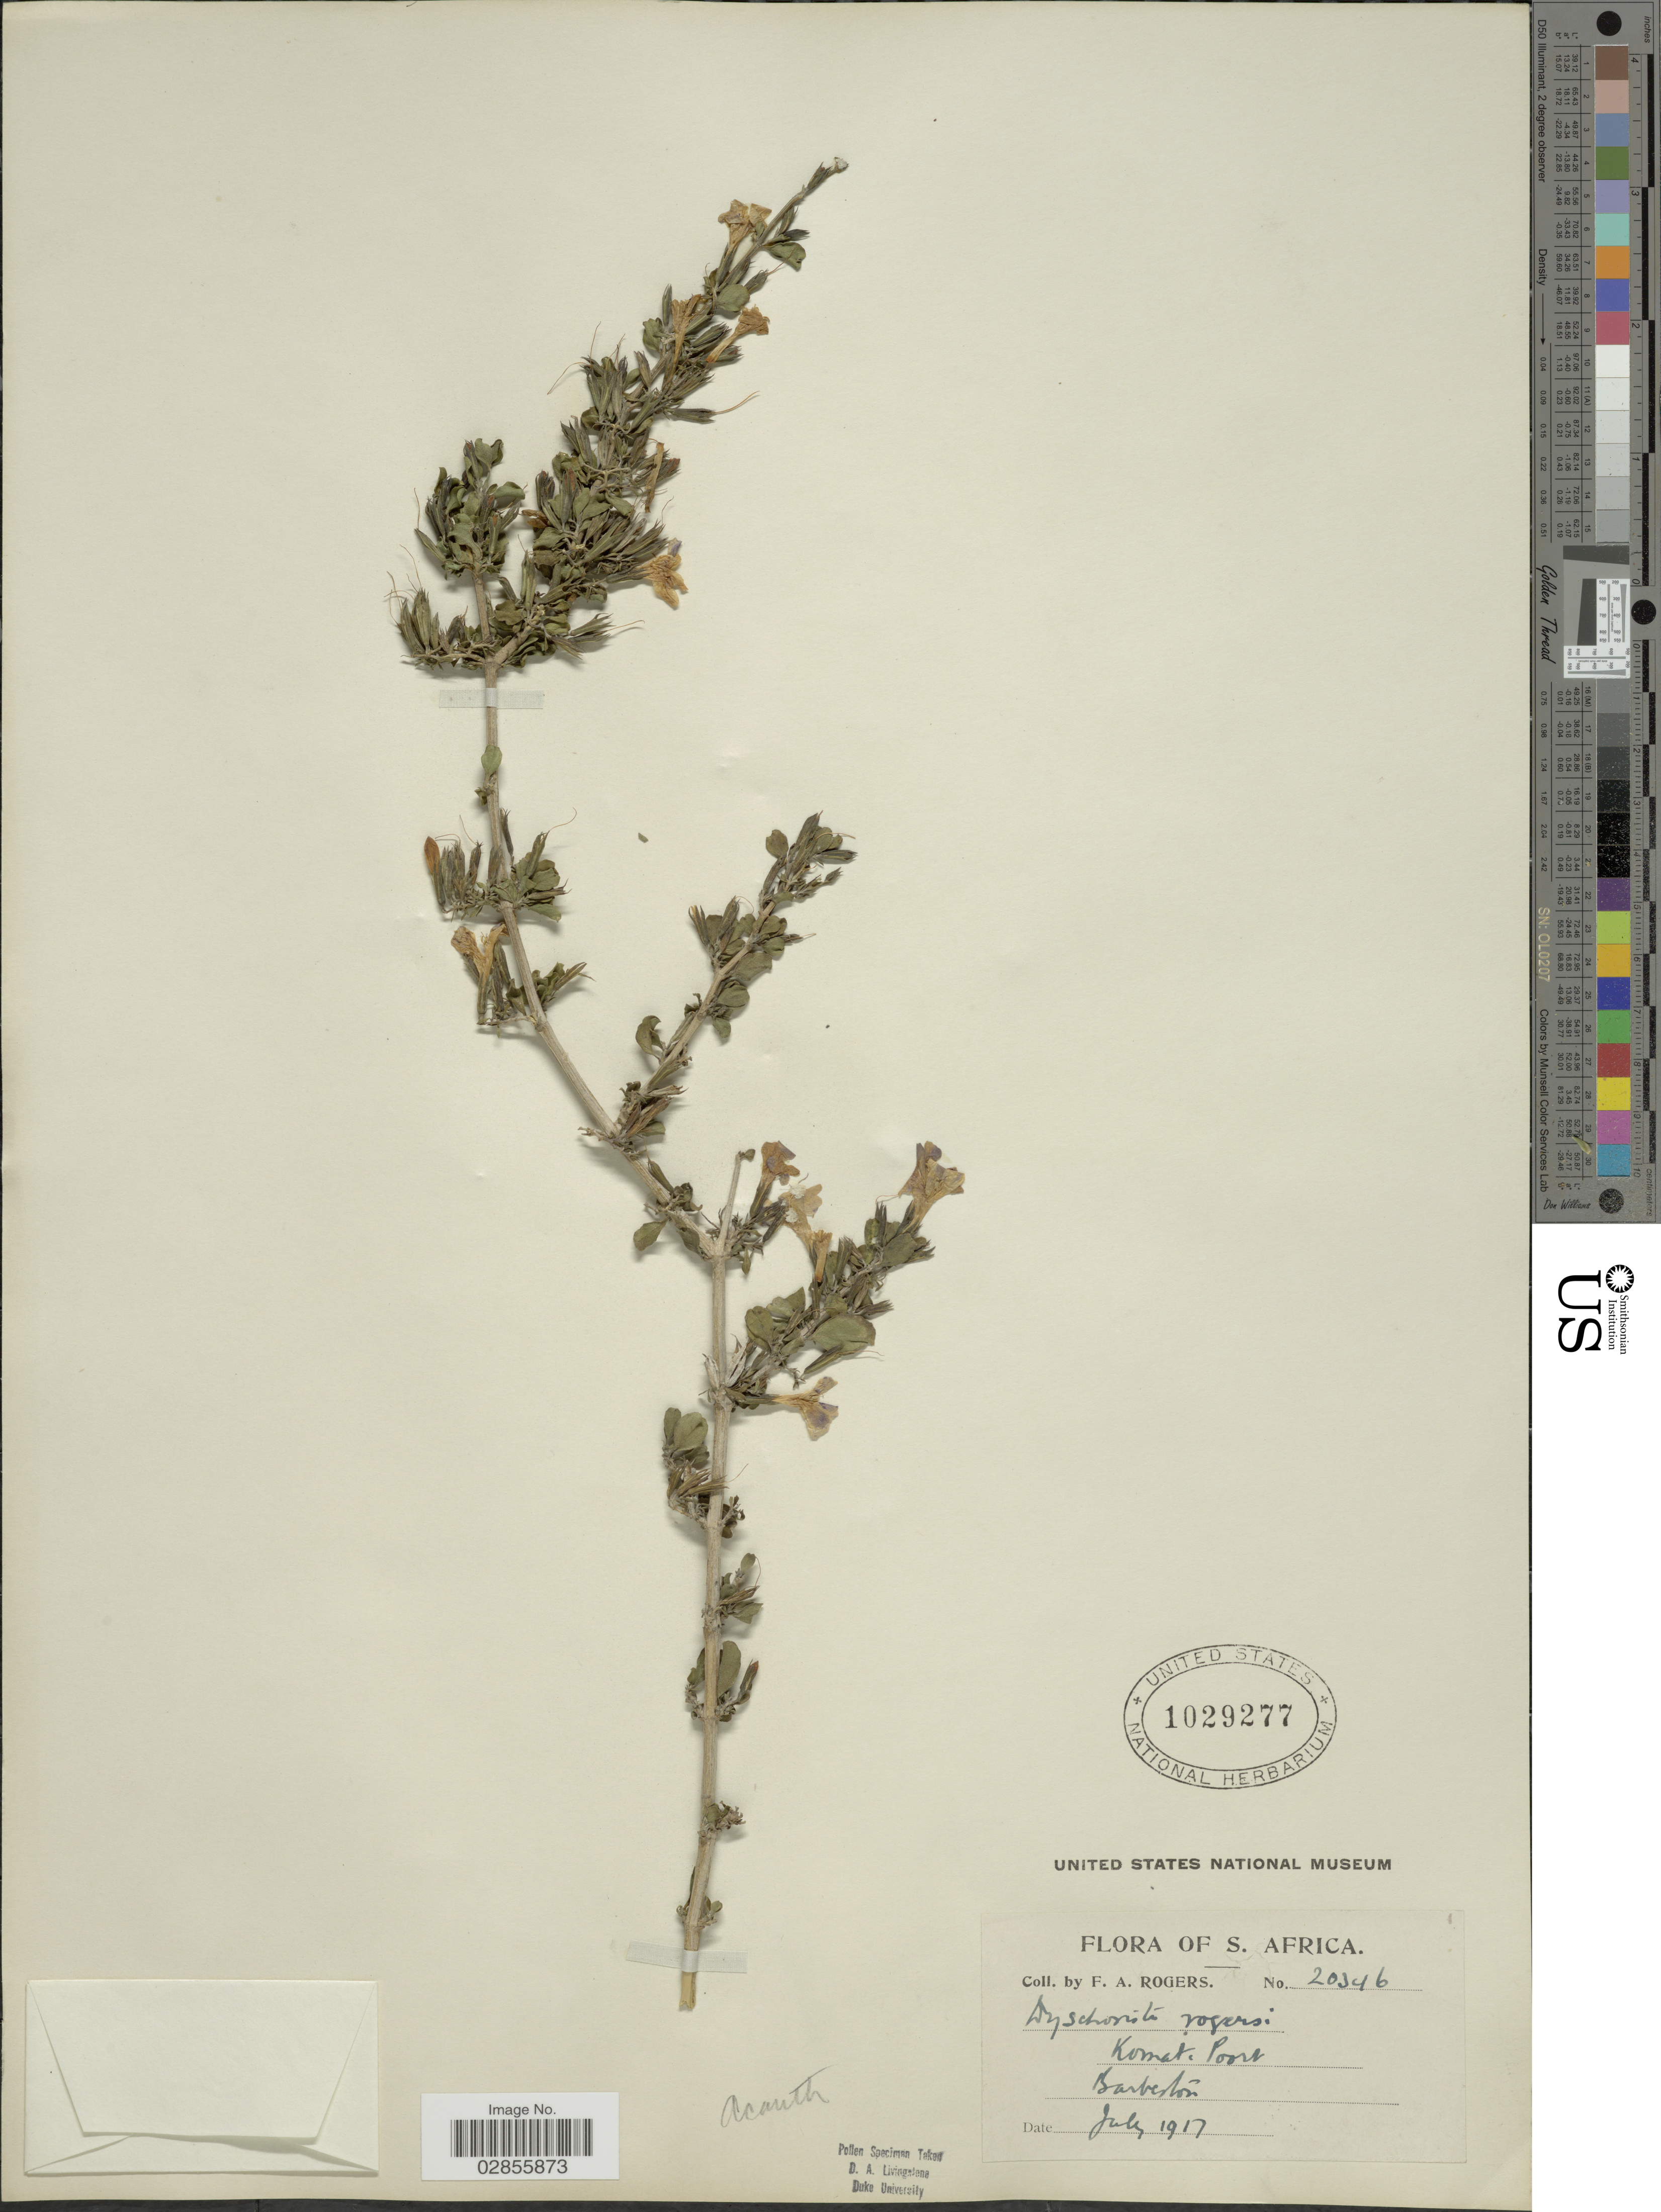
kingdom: Plantae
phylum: Tracheophyta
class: Magnoliopsida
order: Lamiales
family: Acanthaceae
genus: Dyschoriste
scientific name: Dyschoriste rogersii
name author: S. Moore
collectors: F. A. Rogers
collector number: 20346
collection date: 1917-07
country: South Africa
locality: Komati Poort. Barberton.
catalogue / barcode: US 1029277